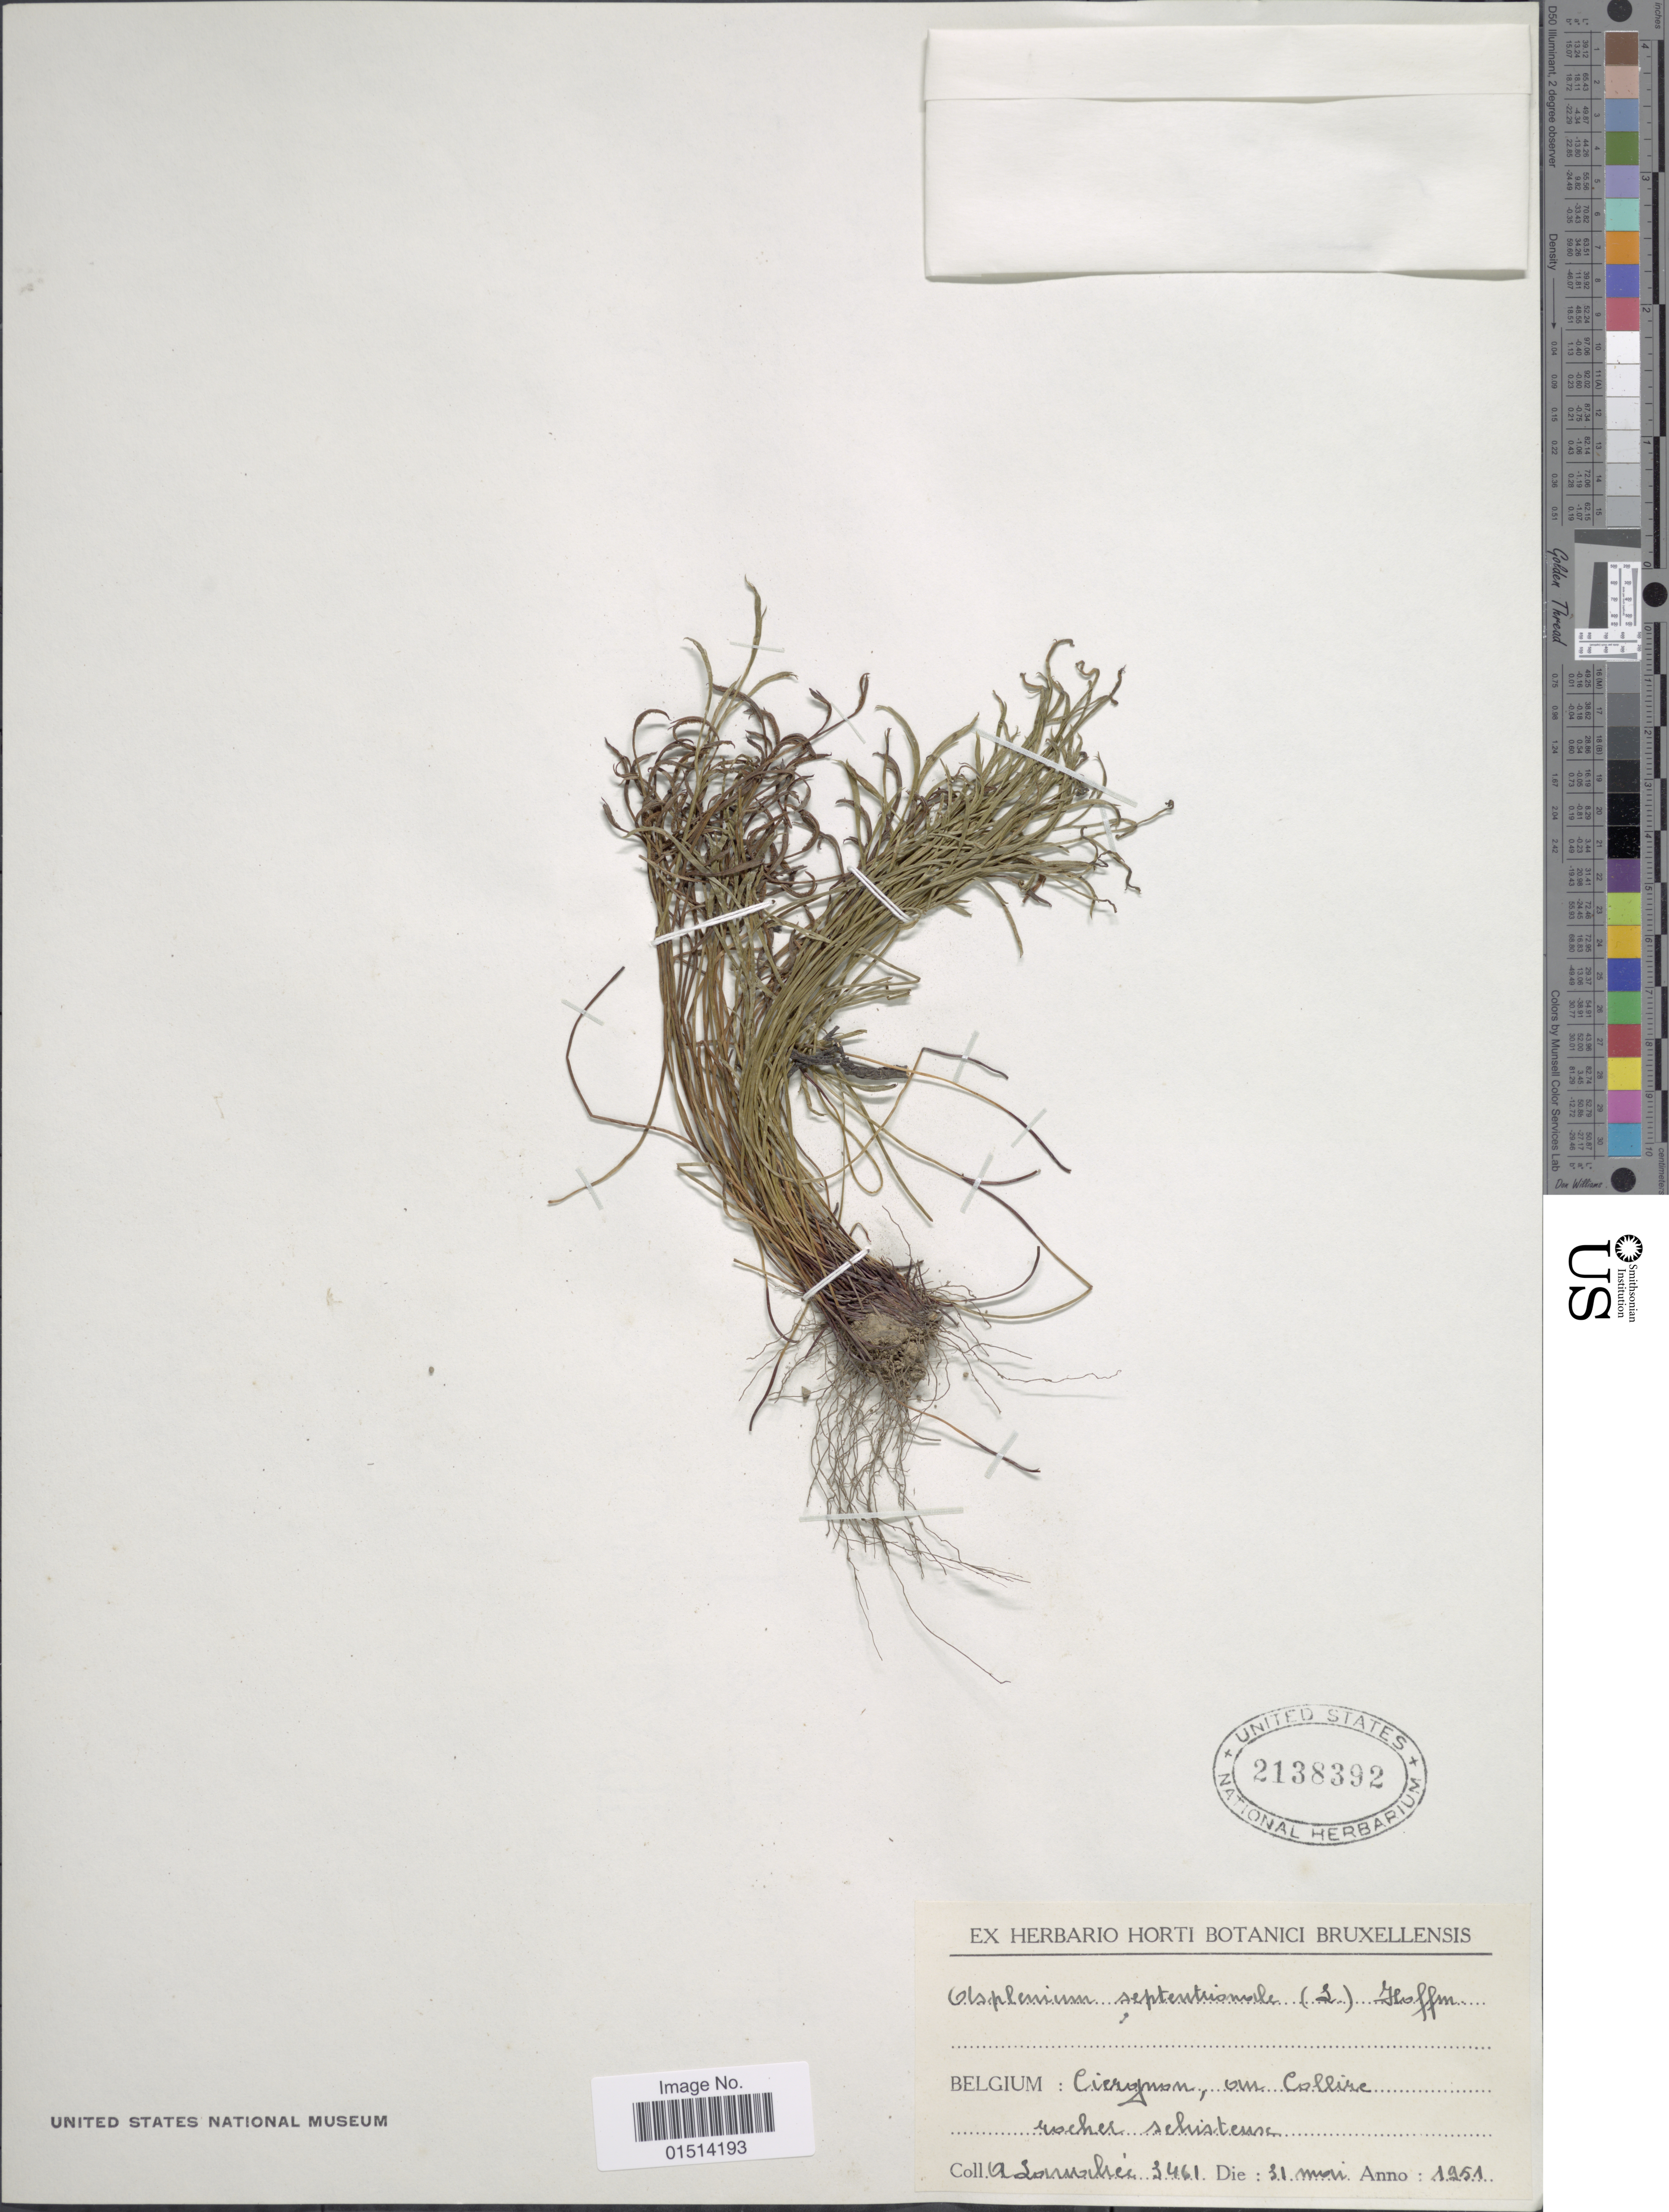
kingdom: Plantae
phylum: Tracheophyta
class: Polypodiopsida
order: Polypodiales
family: Aspleniaceae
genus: Asplenium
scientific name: Asplenium septentrionale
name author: (L.) Hoffm.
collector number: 346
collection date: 1951-05-31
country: Belgium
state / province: Wallonia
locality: Ciergnon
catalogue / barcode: US 2138392